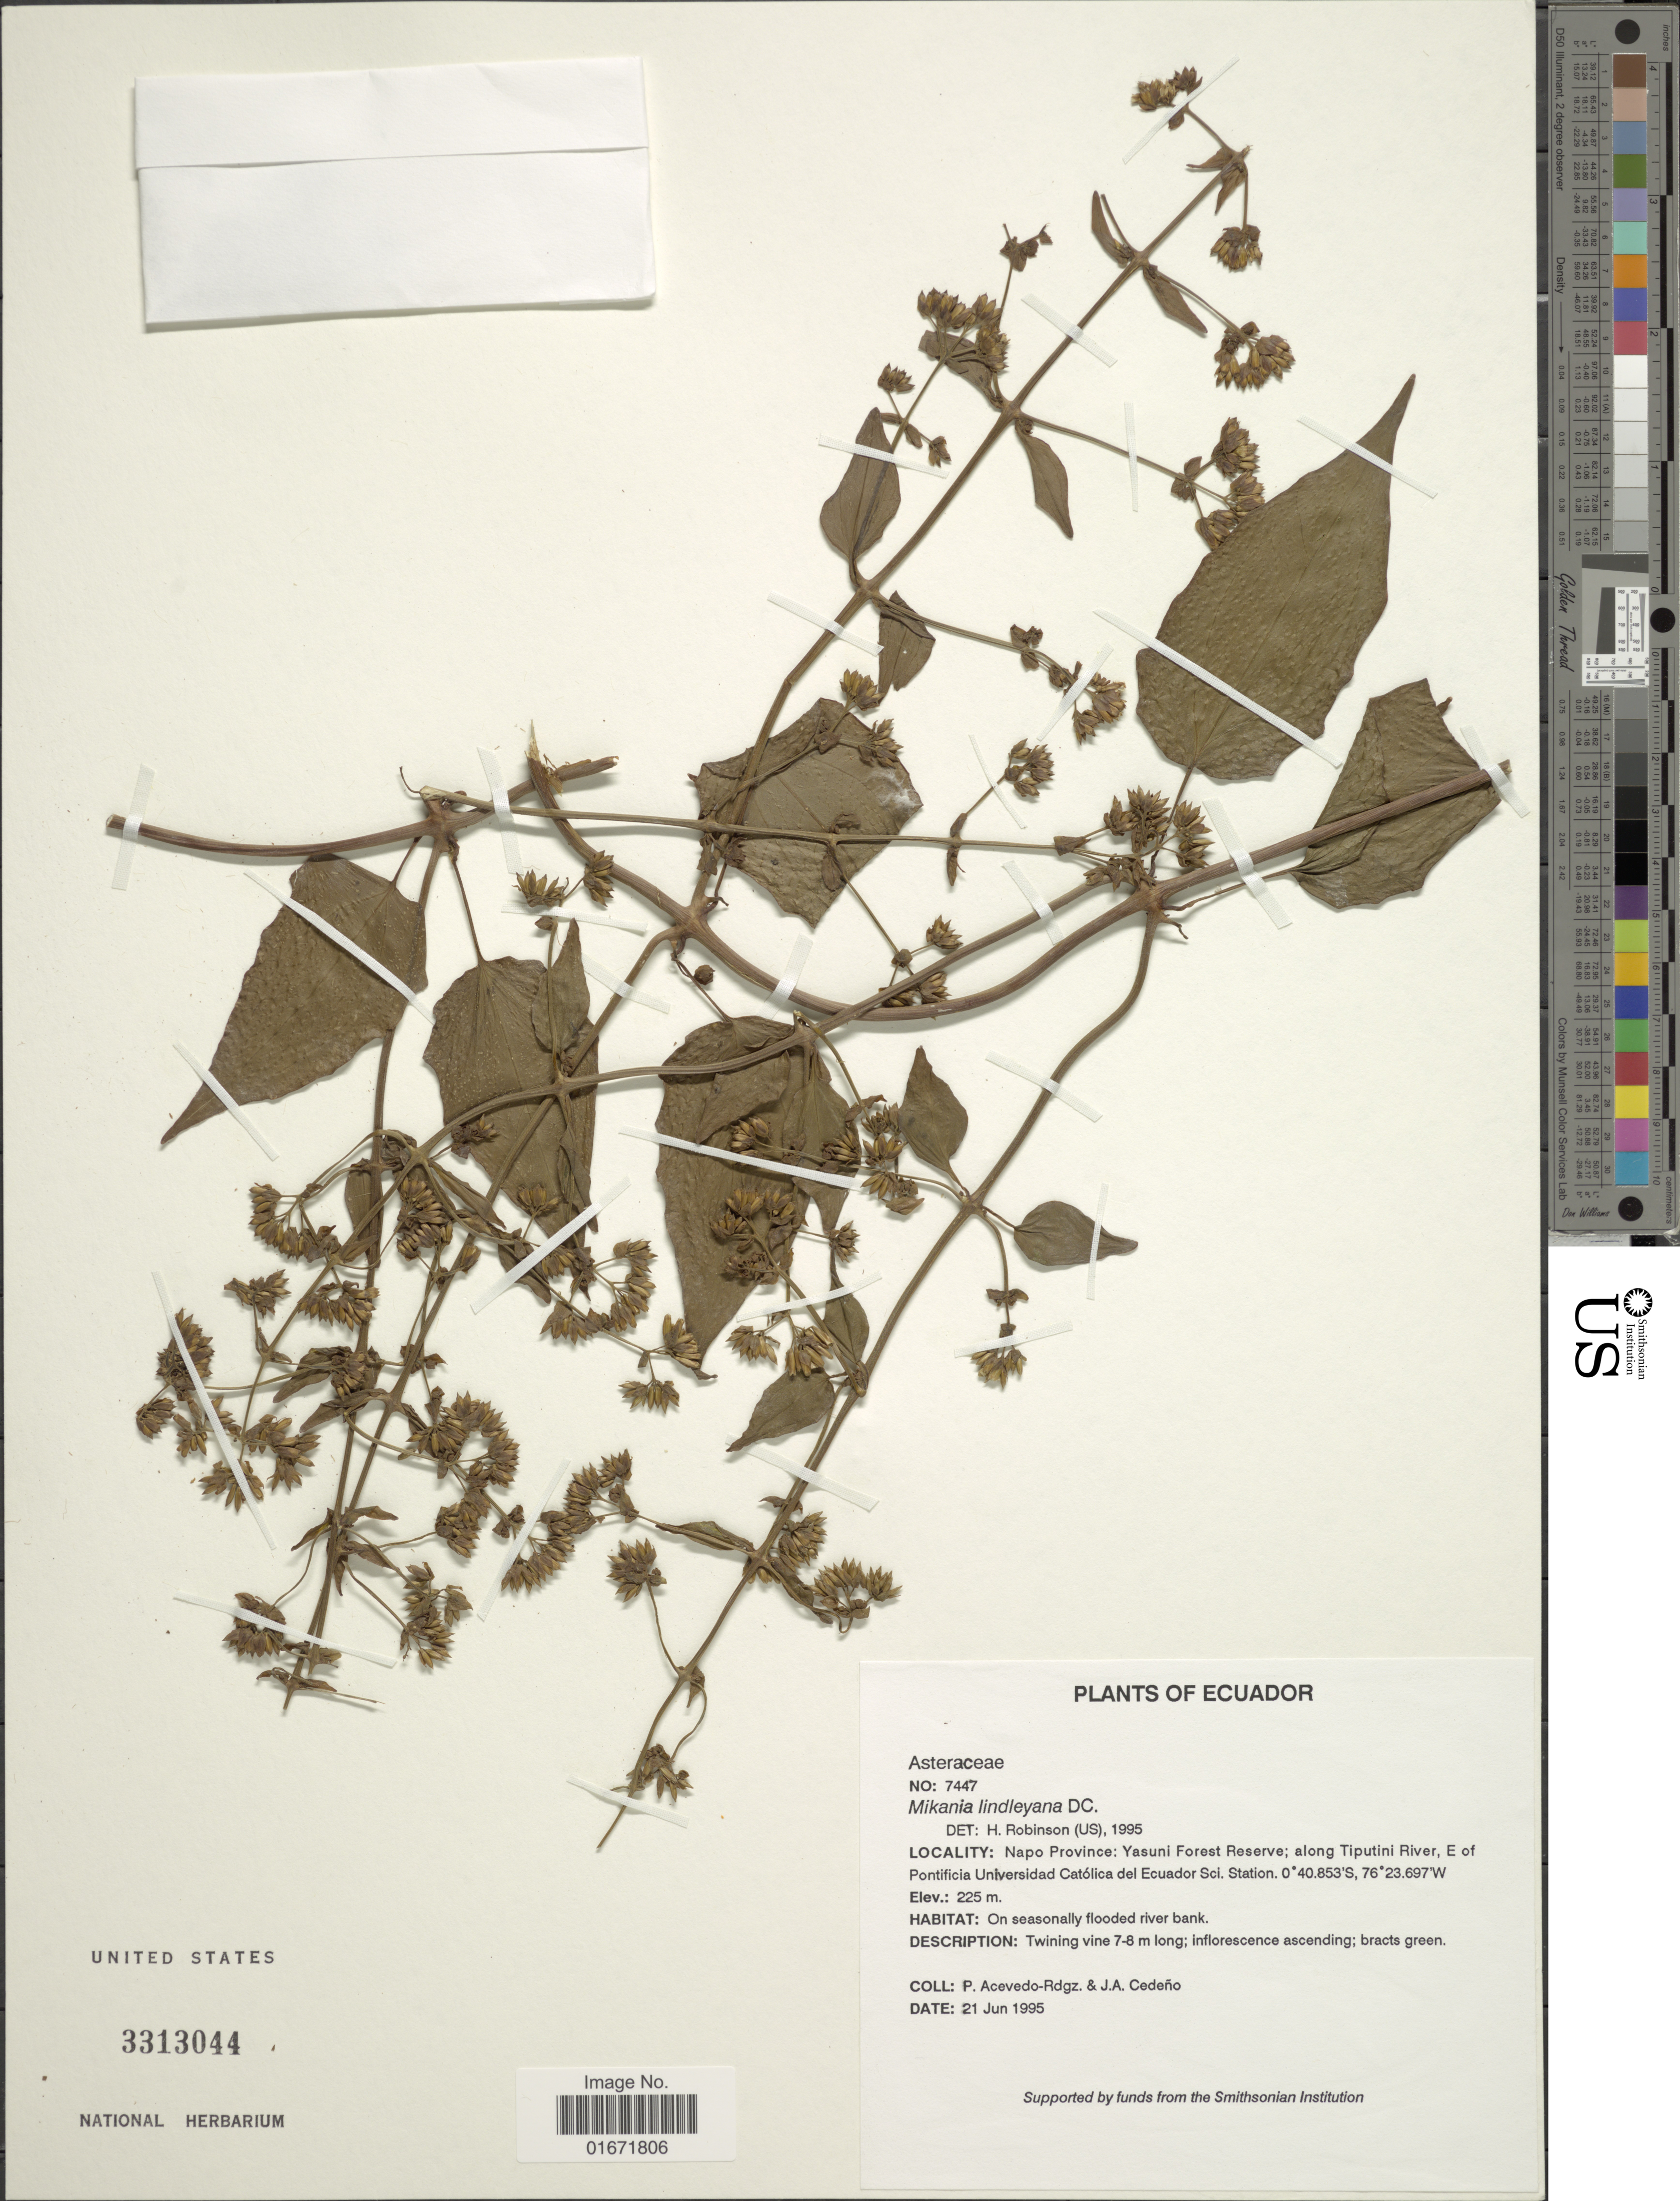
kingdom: Plantae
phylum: Tracheophyta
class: Magnoliopsida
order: Asterales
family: Asteraceae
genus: Mikania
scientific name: Mikania lindleyana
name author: DC.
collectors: P. Acevedo-Rodr. & J. A. Cedeno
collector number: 7447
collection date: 1995-06-21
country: Ecuador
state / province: Napo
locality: Napo Province: Yasuni Forest Reserve; along Tiputini River, E of Pontificia Universidad Católica del Ecuador Sci. Station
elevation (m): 225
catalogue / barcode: US 3313044